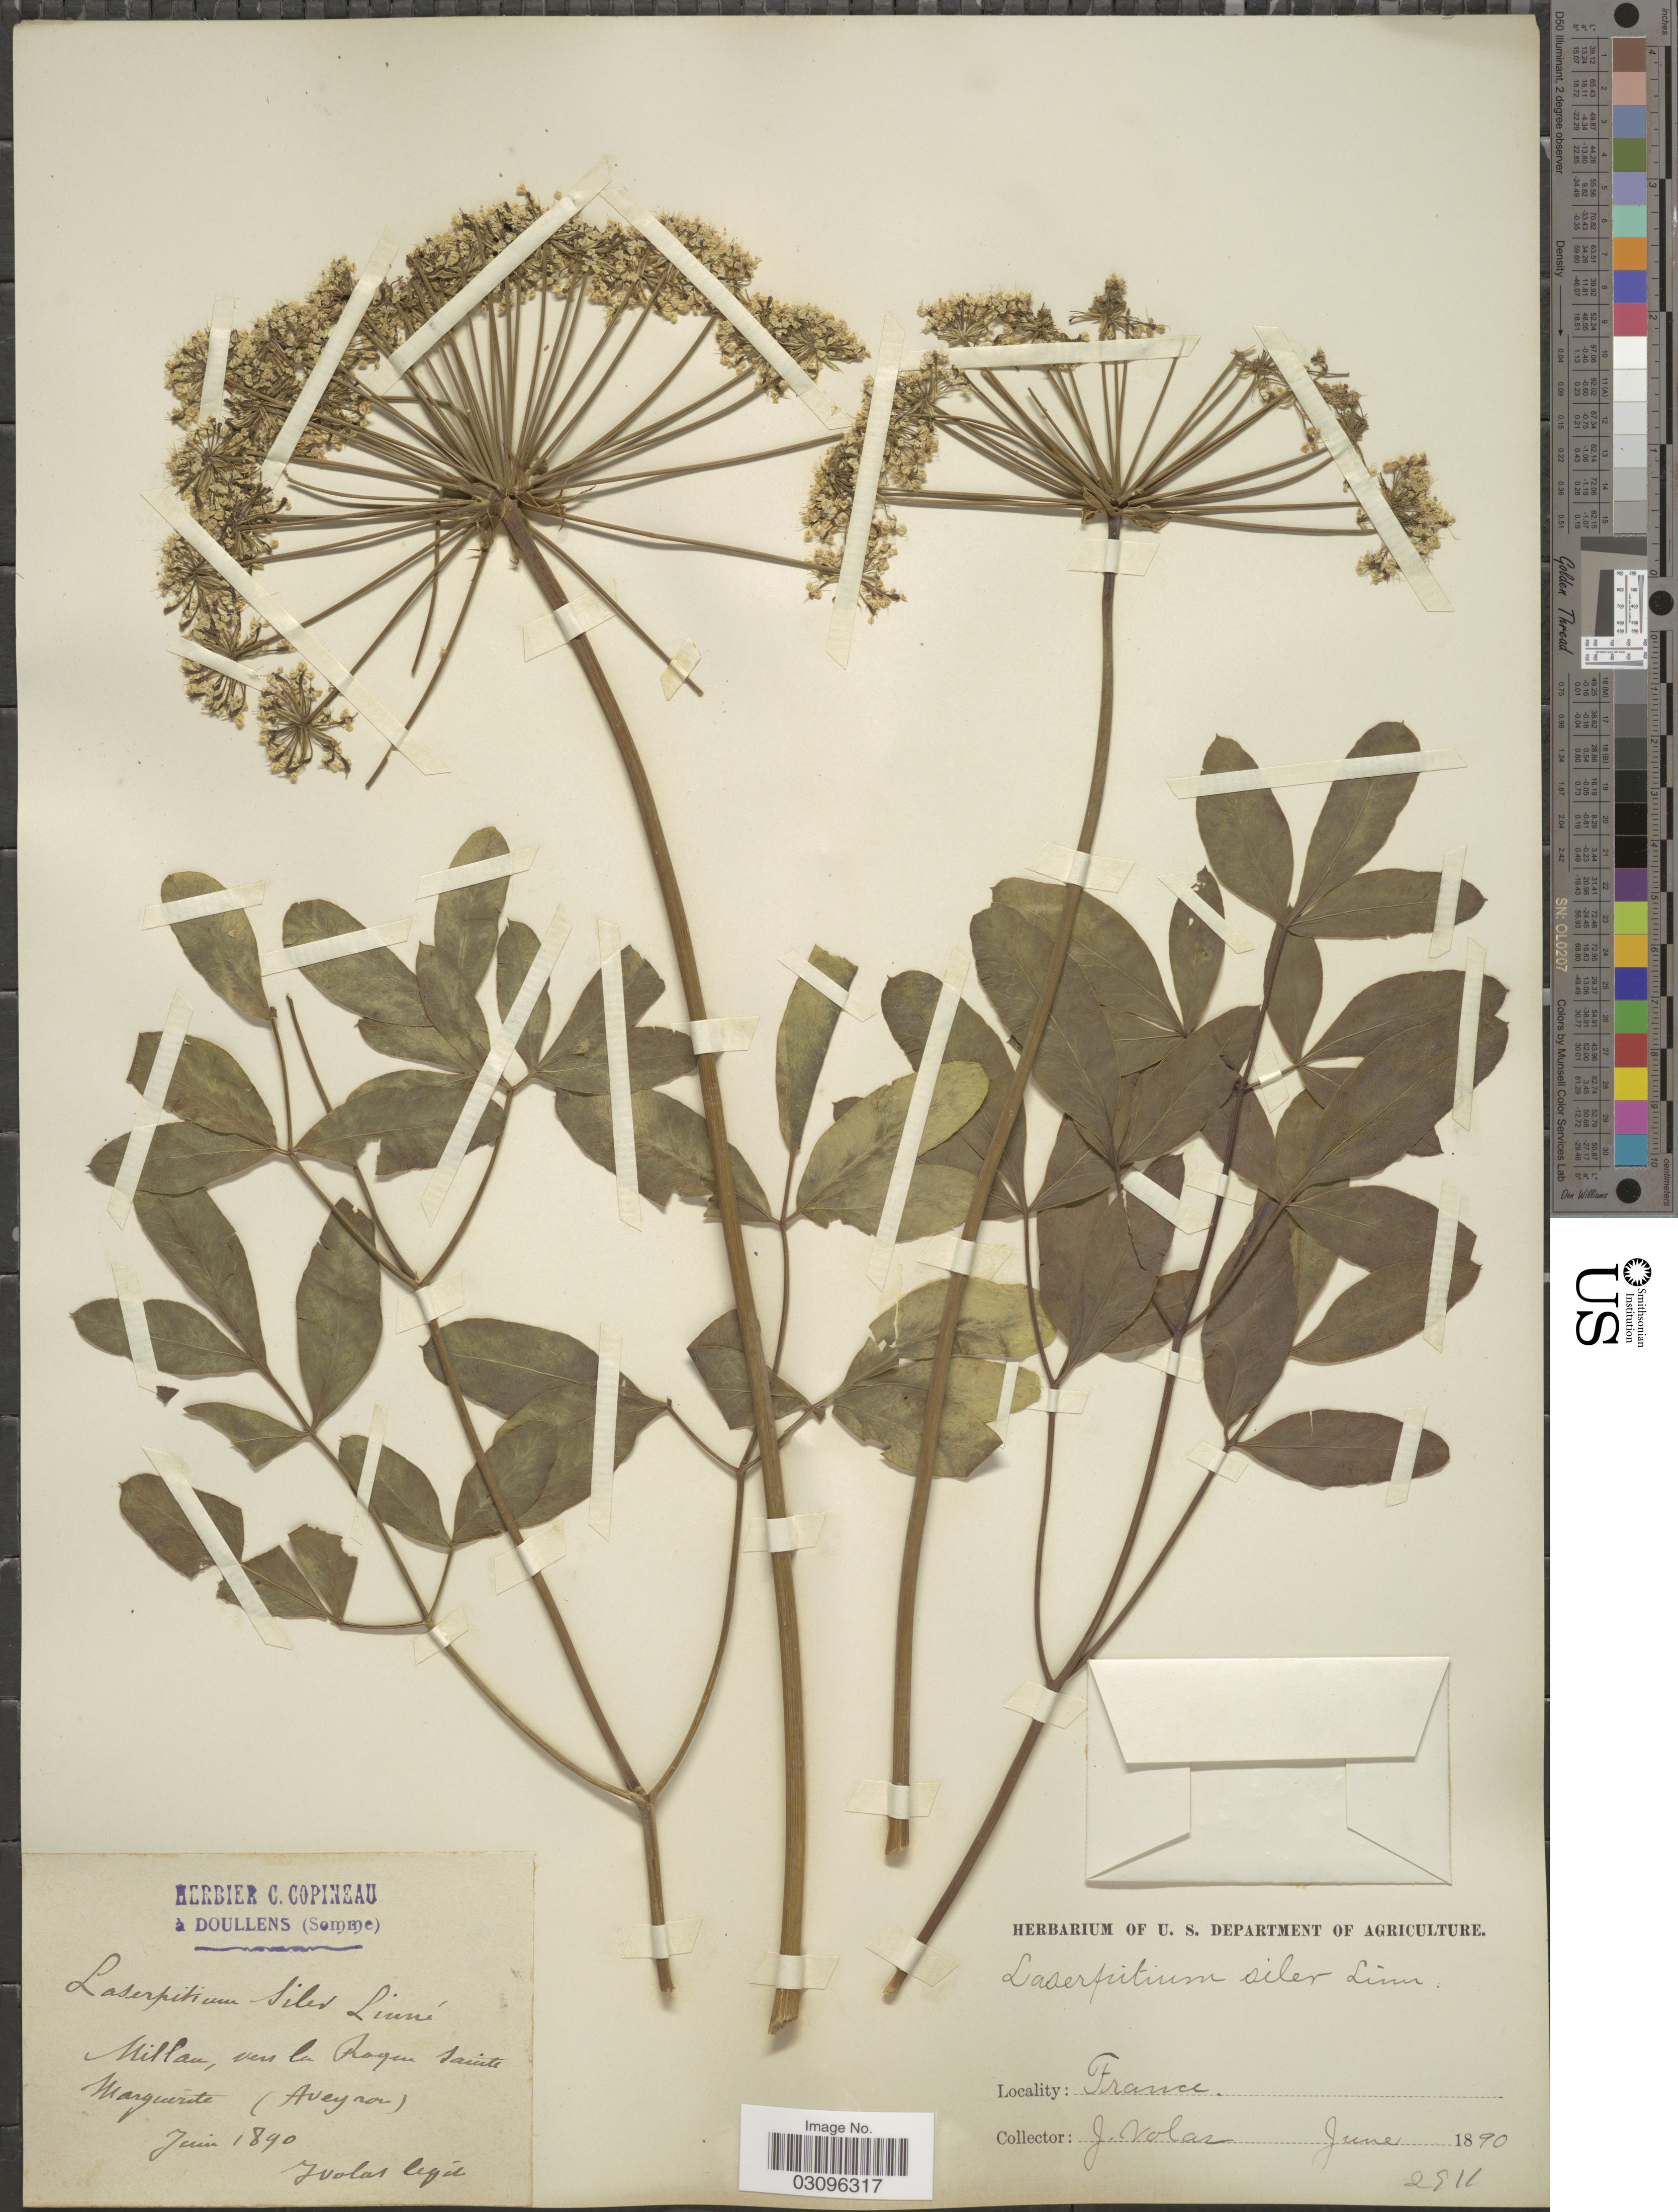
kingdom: Plantae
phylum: Tracheophyta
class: Magnoliopsida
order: Apiales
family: Apiaceae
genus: Laserpitium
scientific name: Laserpitium siler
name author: L.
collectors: J. Volas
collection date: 1890-06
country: France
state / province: Occitanie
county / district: Aveyron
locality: Millan, vers la Roque Sainte Marquerite (Aveyron).